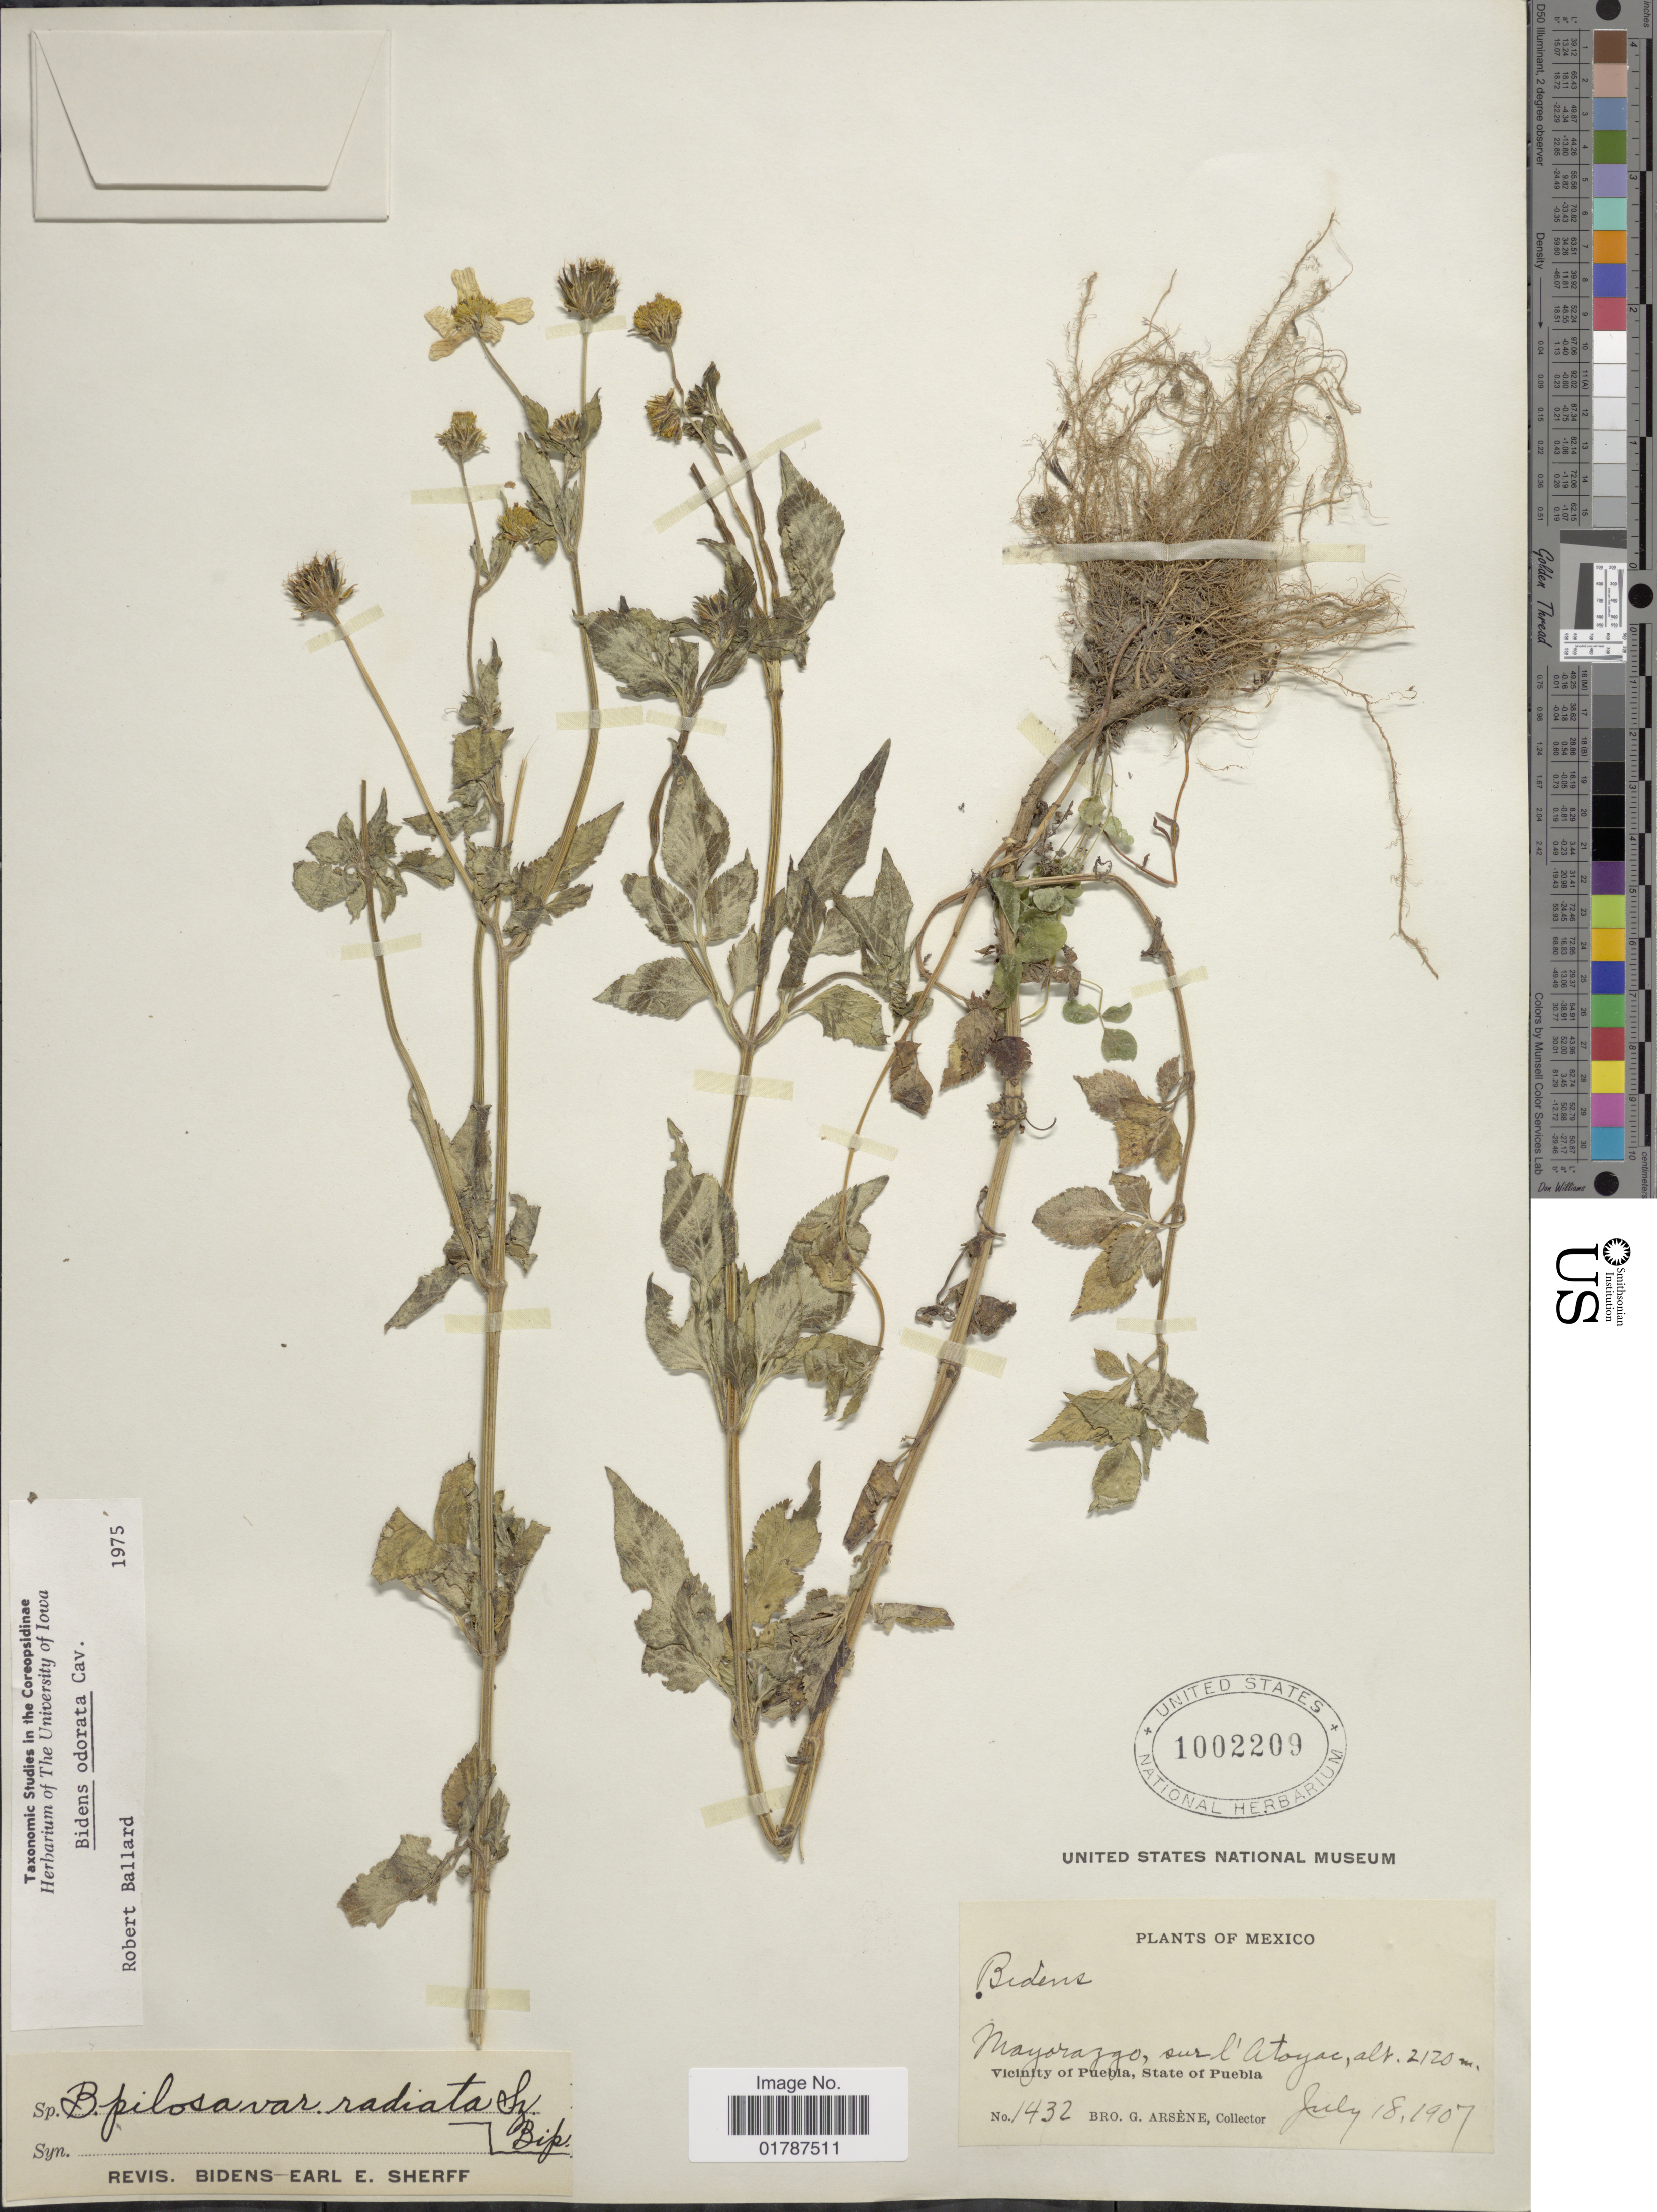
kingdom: Plantae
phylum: Tracheophyta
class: Magnoliopsida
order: Asterales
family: Asteraceae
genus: Bidens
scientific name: Bidens odorata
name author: Cav.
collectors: Bro. G. Arsène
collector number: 1432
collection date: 1907-07-18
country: Mexico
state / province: Puebla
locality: Mayorazzo, sur l' atoyac, Vicinity of Puebla, State of Puebla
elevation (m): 2120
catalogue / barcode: US 1002209